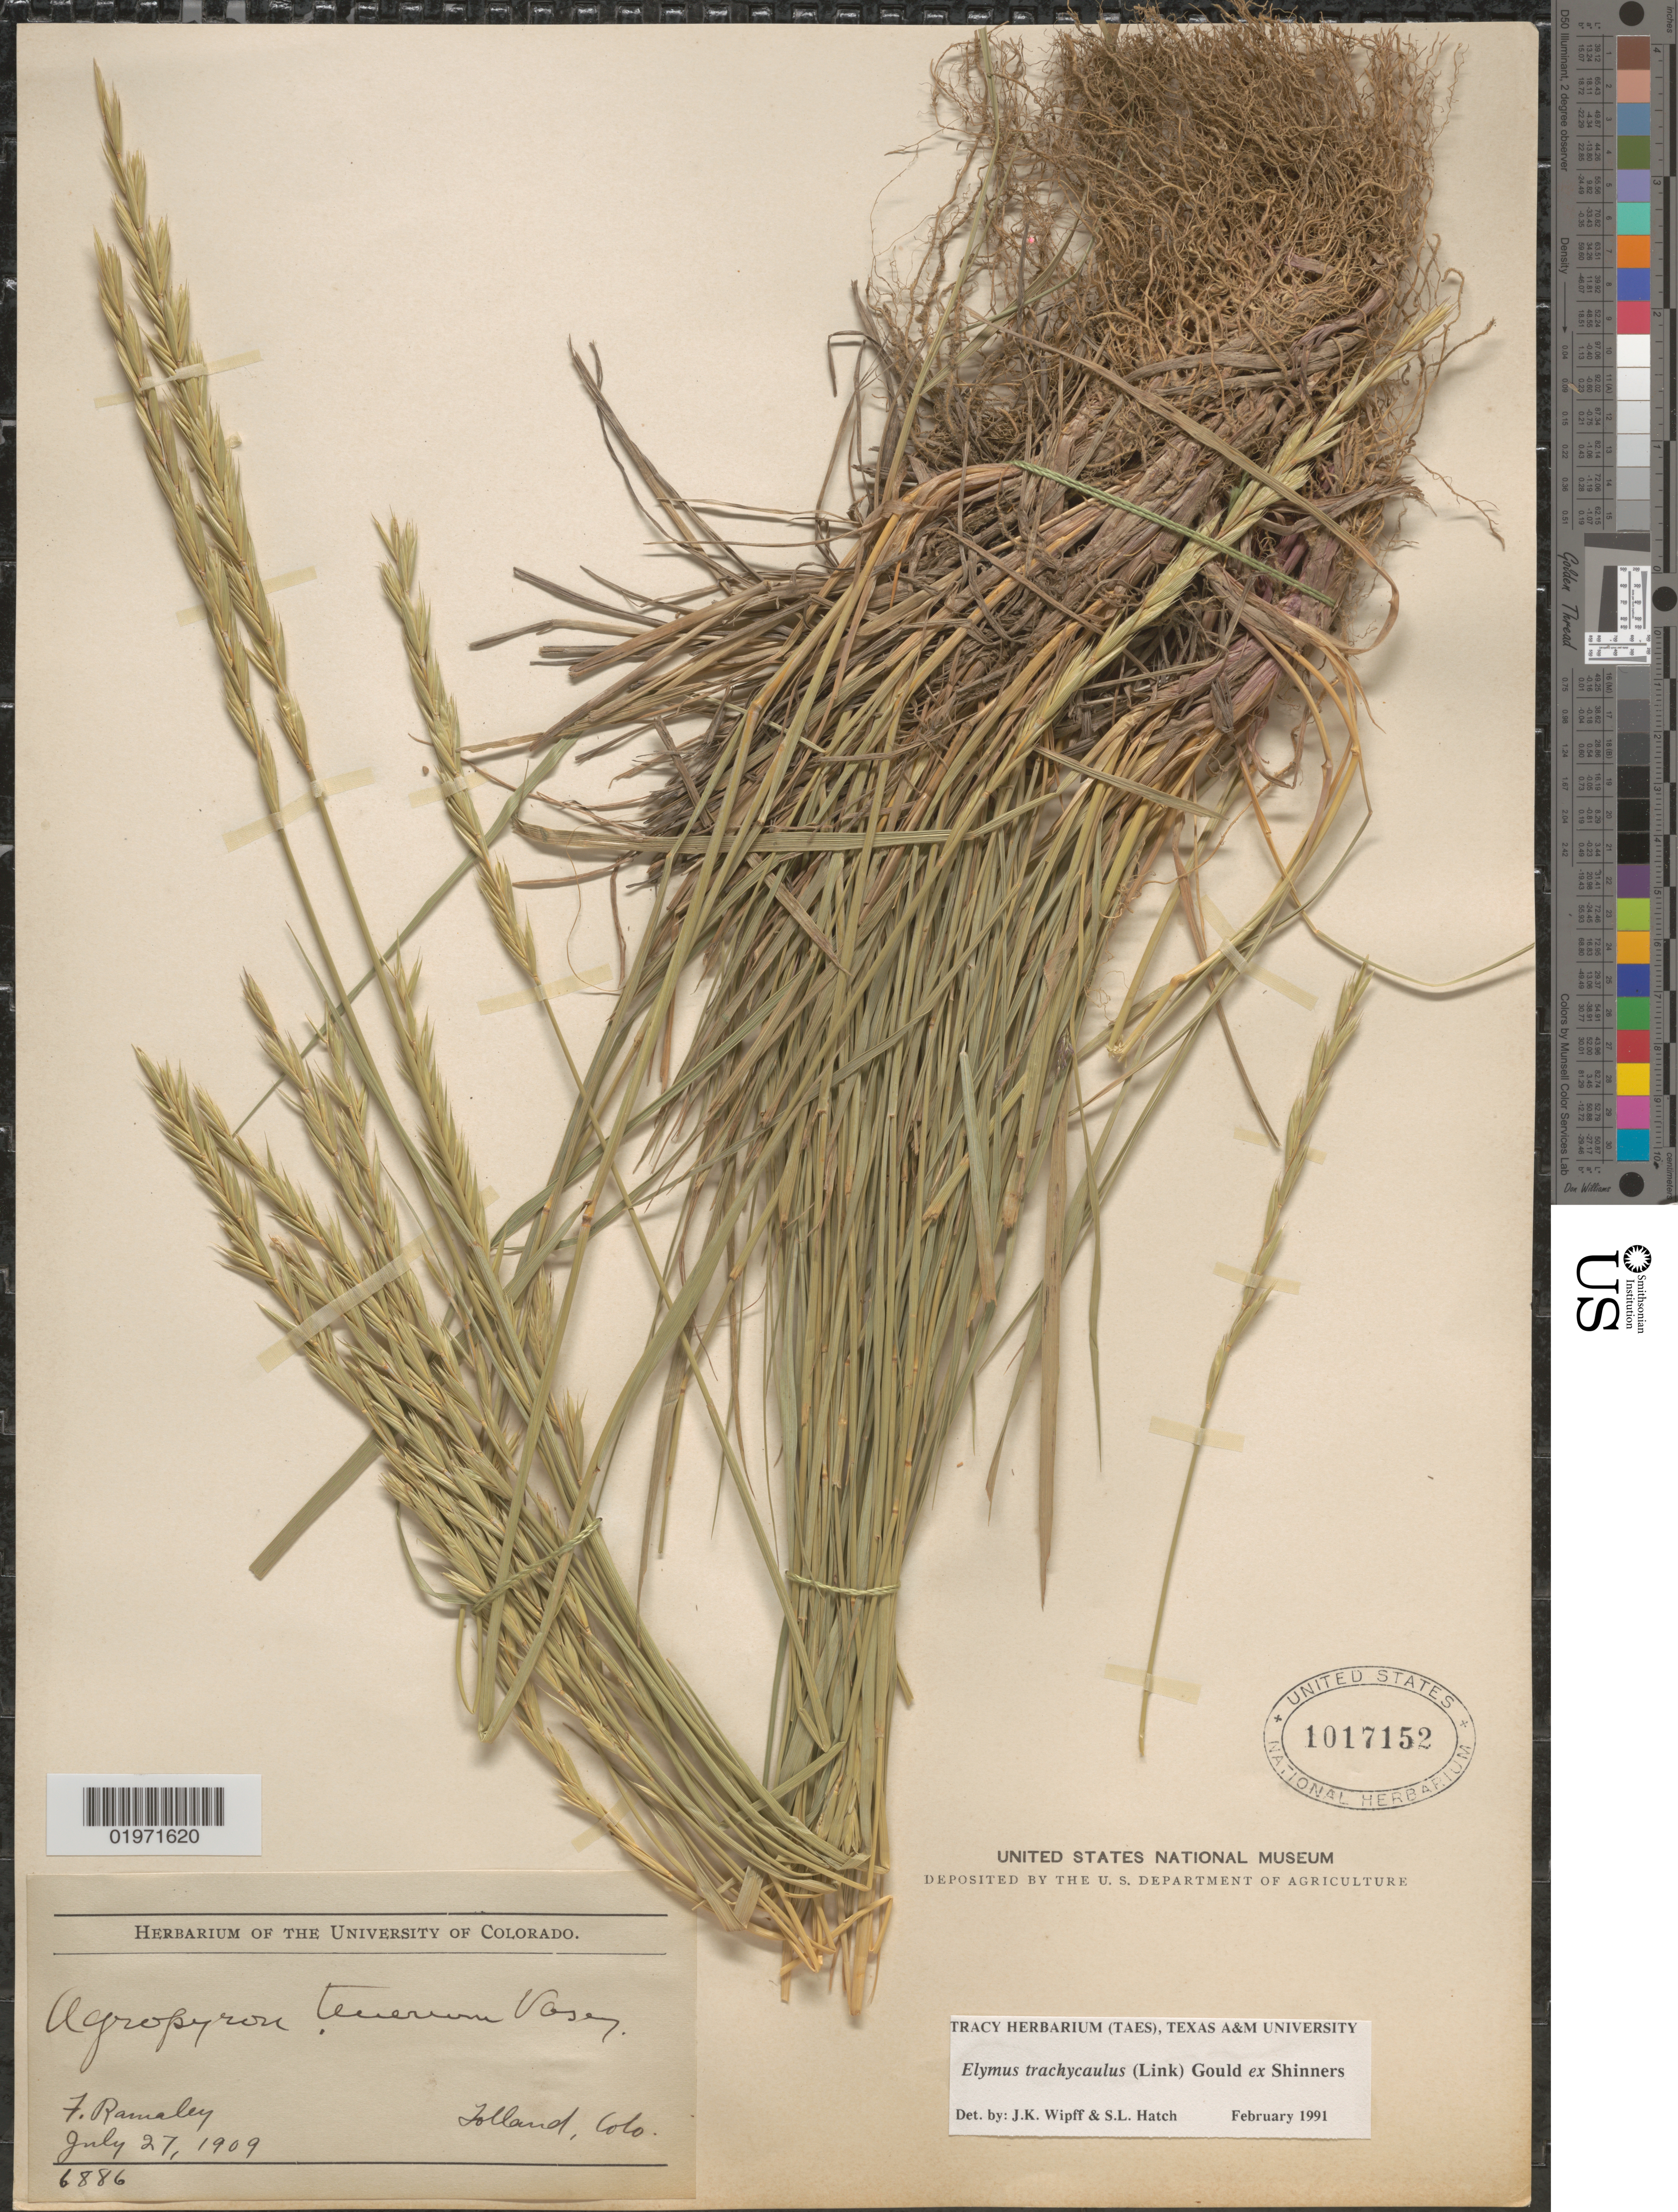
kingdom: Plantae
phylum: Tracheophyta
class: Liliopsida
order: Poales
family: Poaceae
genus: Elymus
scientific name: Elymus trachycaulus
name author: (Link) Gould ex Shinners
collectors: F. Ramaley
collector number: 6886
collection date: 1909-07-27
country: United States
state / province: Colorado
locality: Tolland.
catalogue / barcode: US 1017152